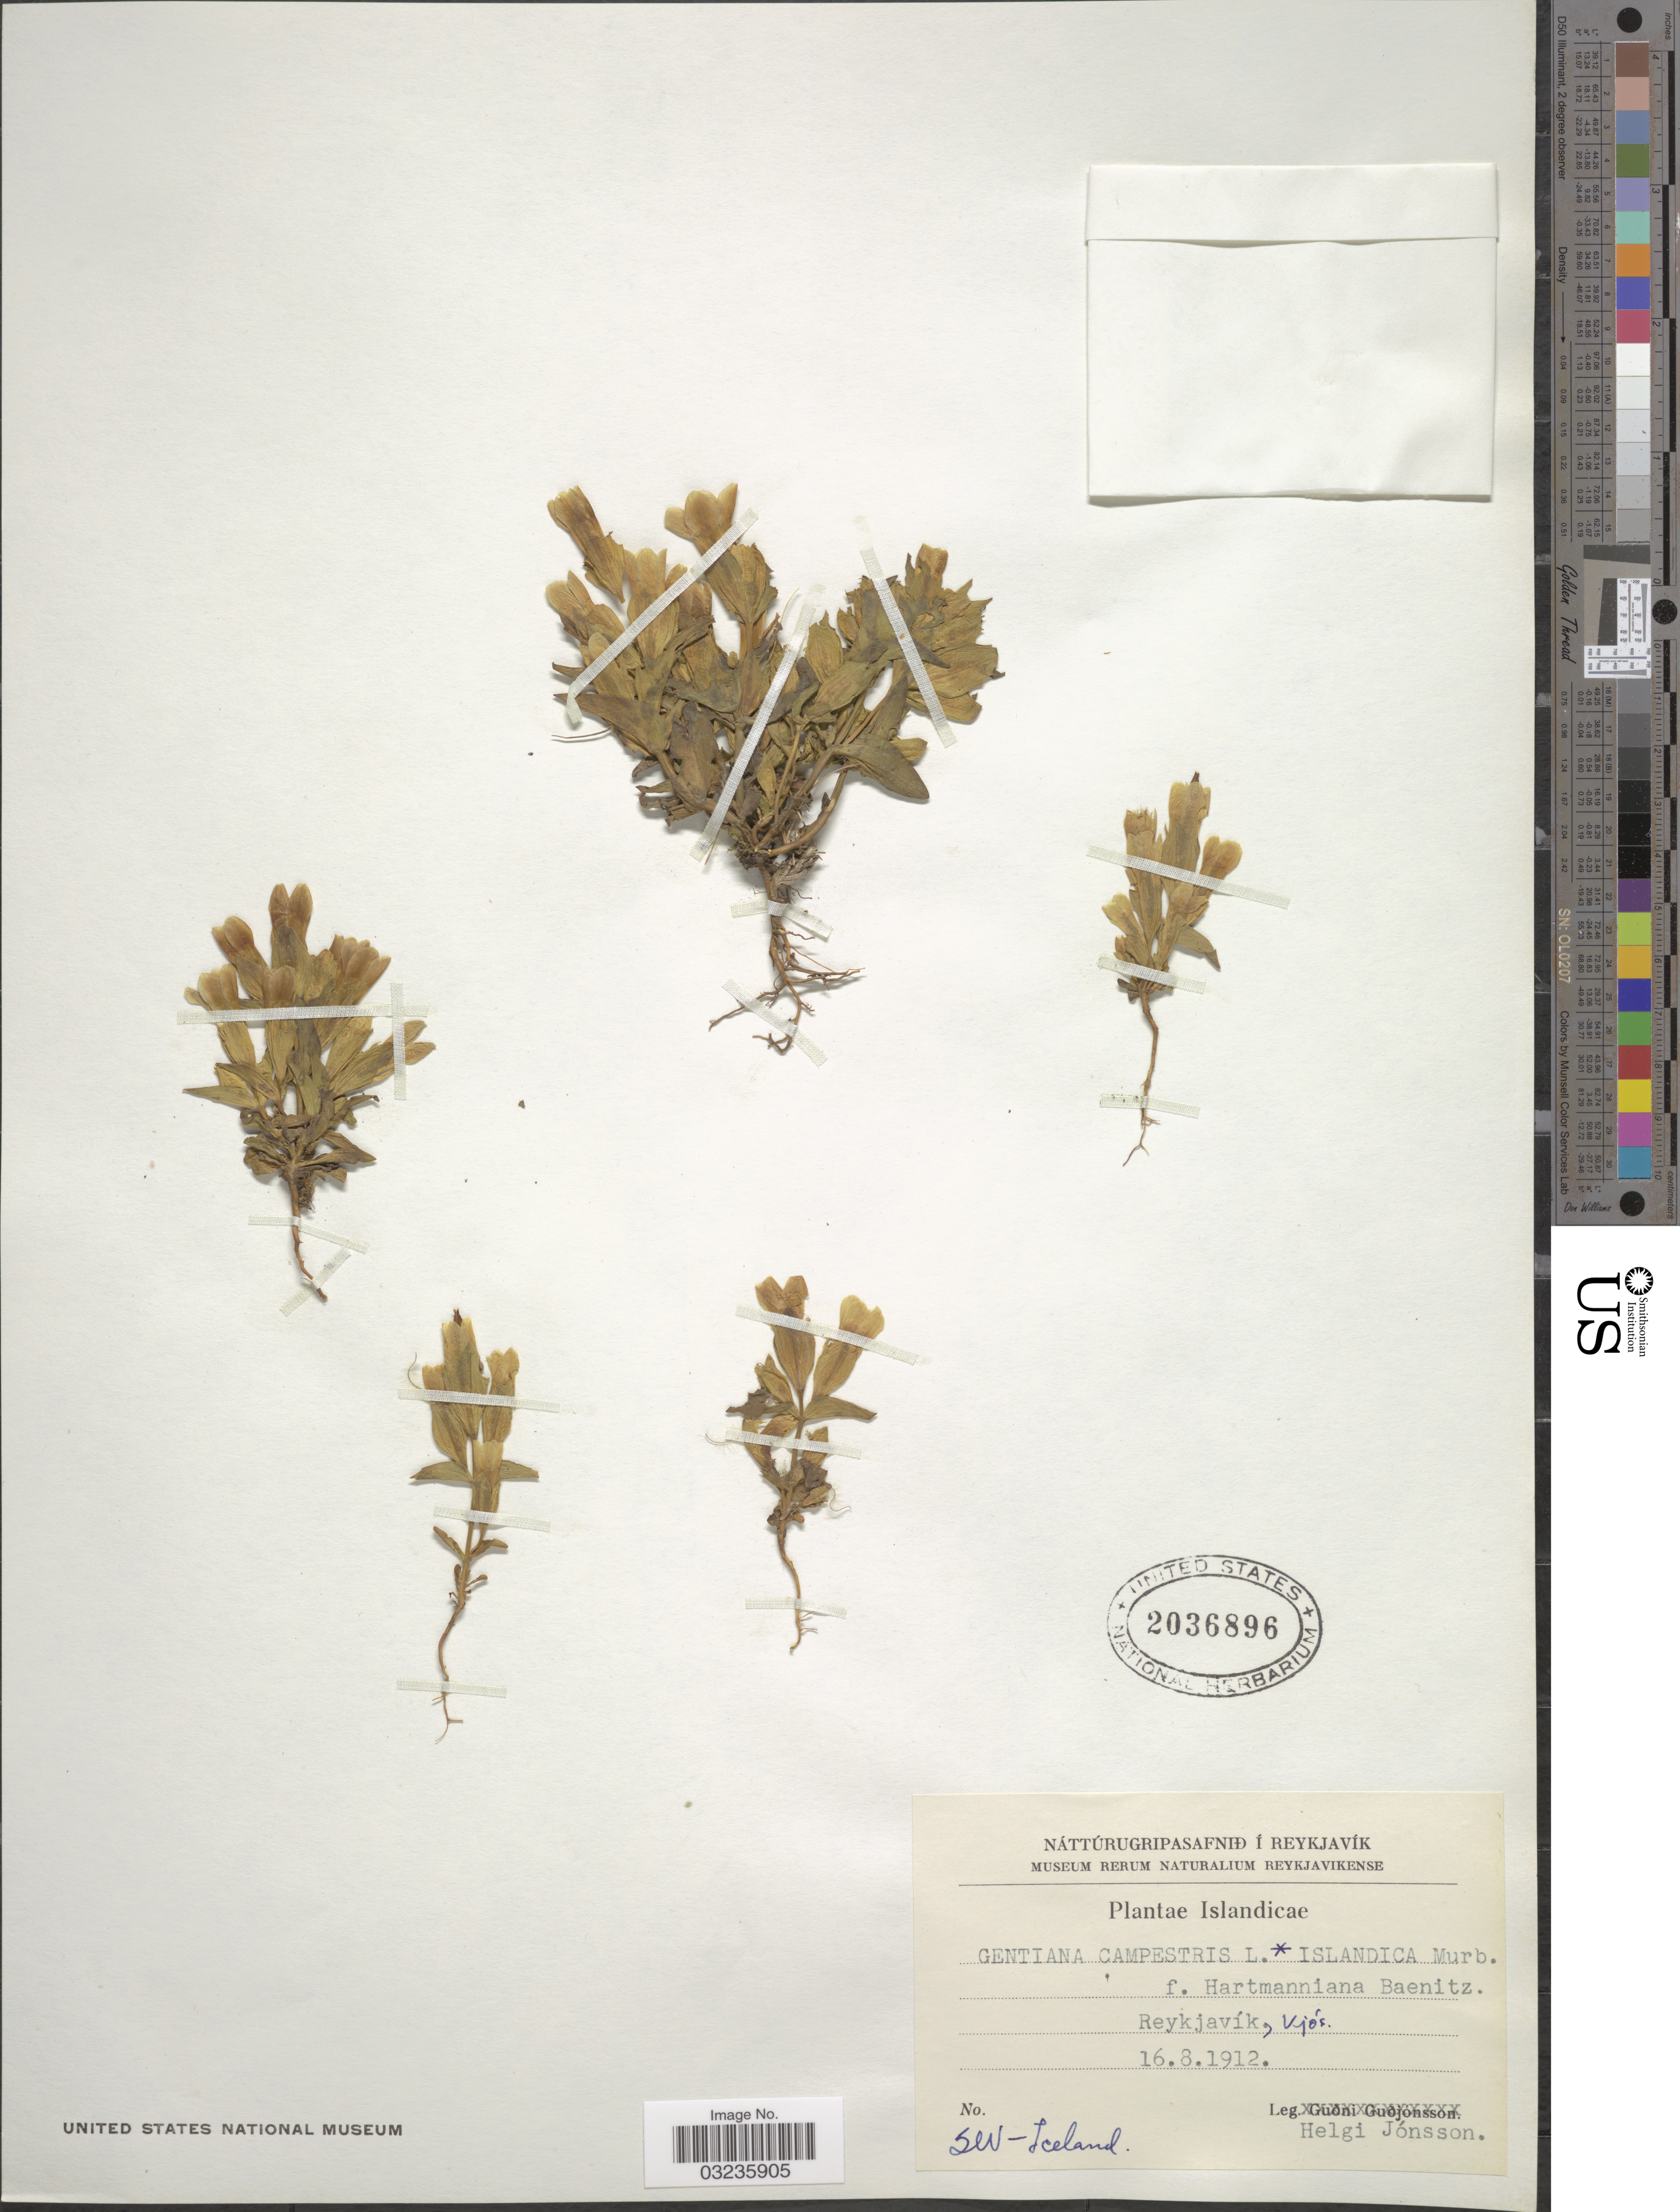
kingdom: Plantae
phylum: Tracheophyta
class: Magnoliopsida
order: Gentianales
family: Gentianaceae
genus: Gentiana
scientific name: Gentiana campestris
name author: L.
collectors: H. Jónsson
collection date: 1912-08-16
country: Iceland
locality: Reykjavík, Ujós. Sev-Iceland.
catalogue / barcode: US 2036896